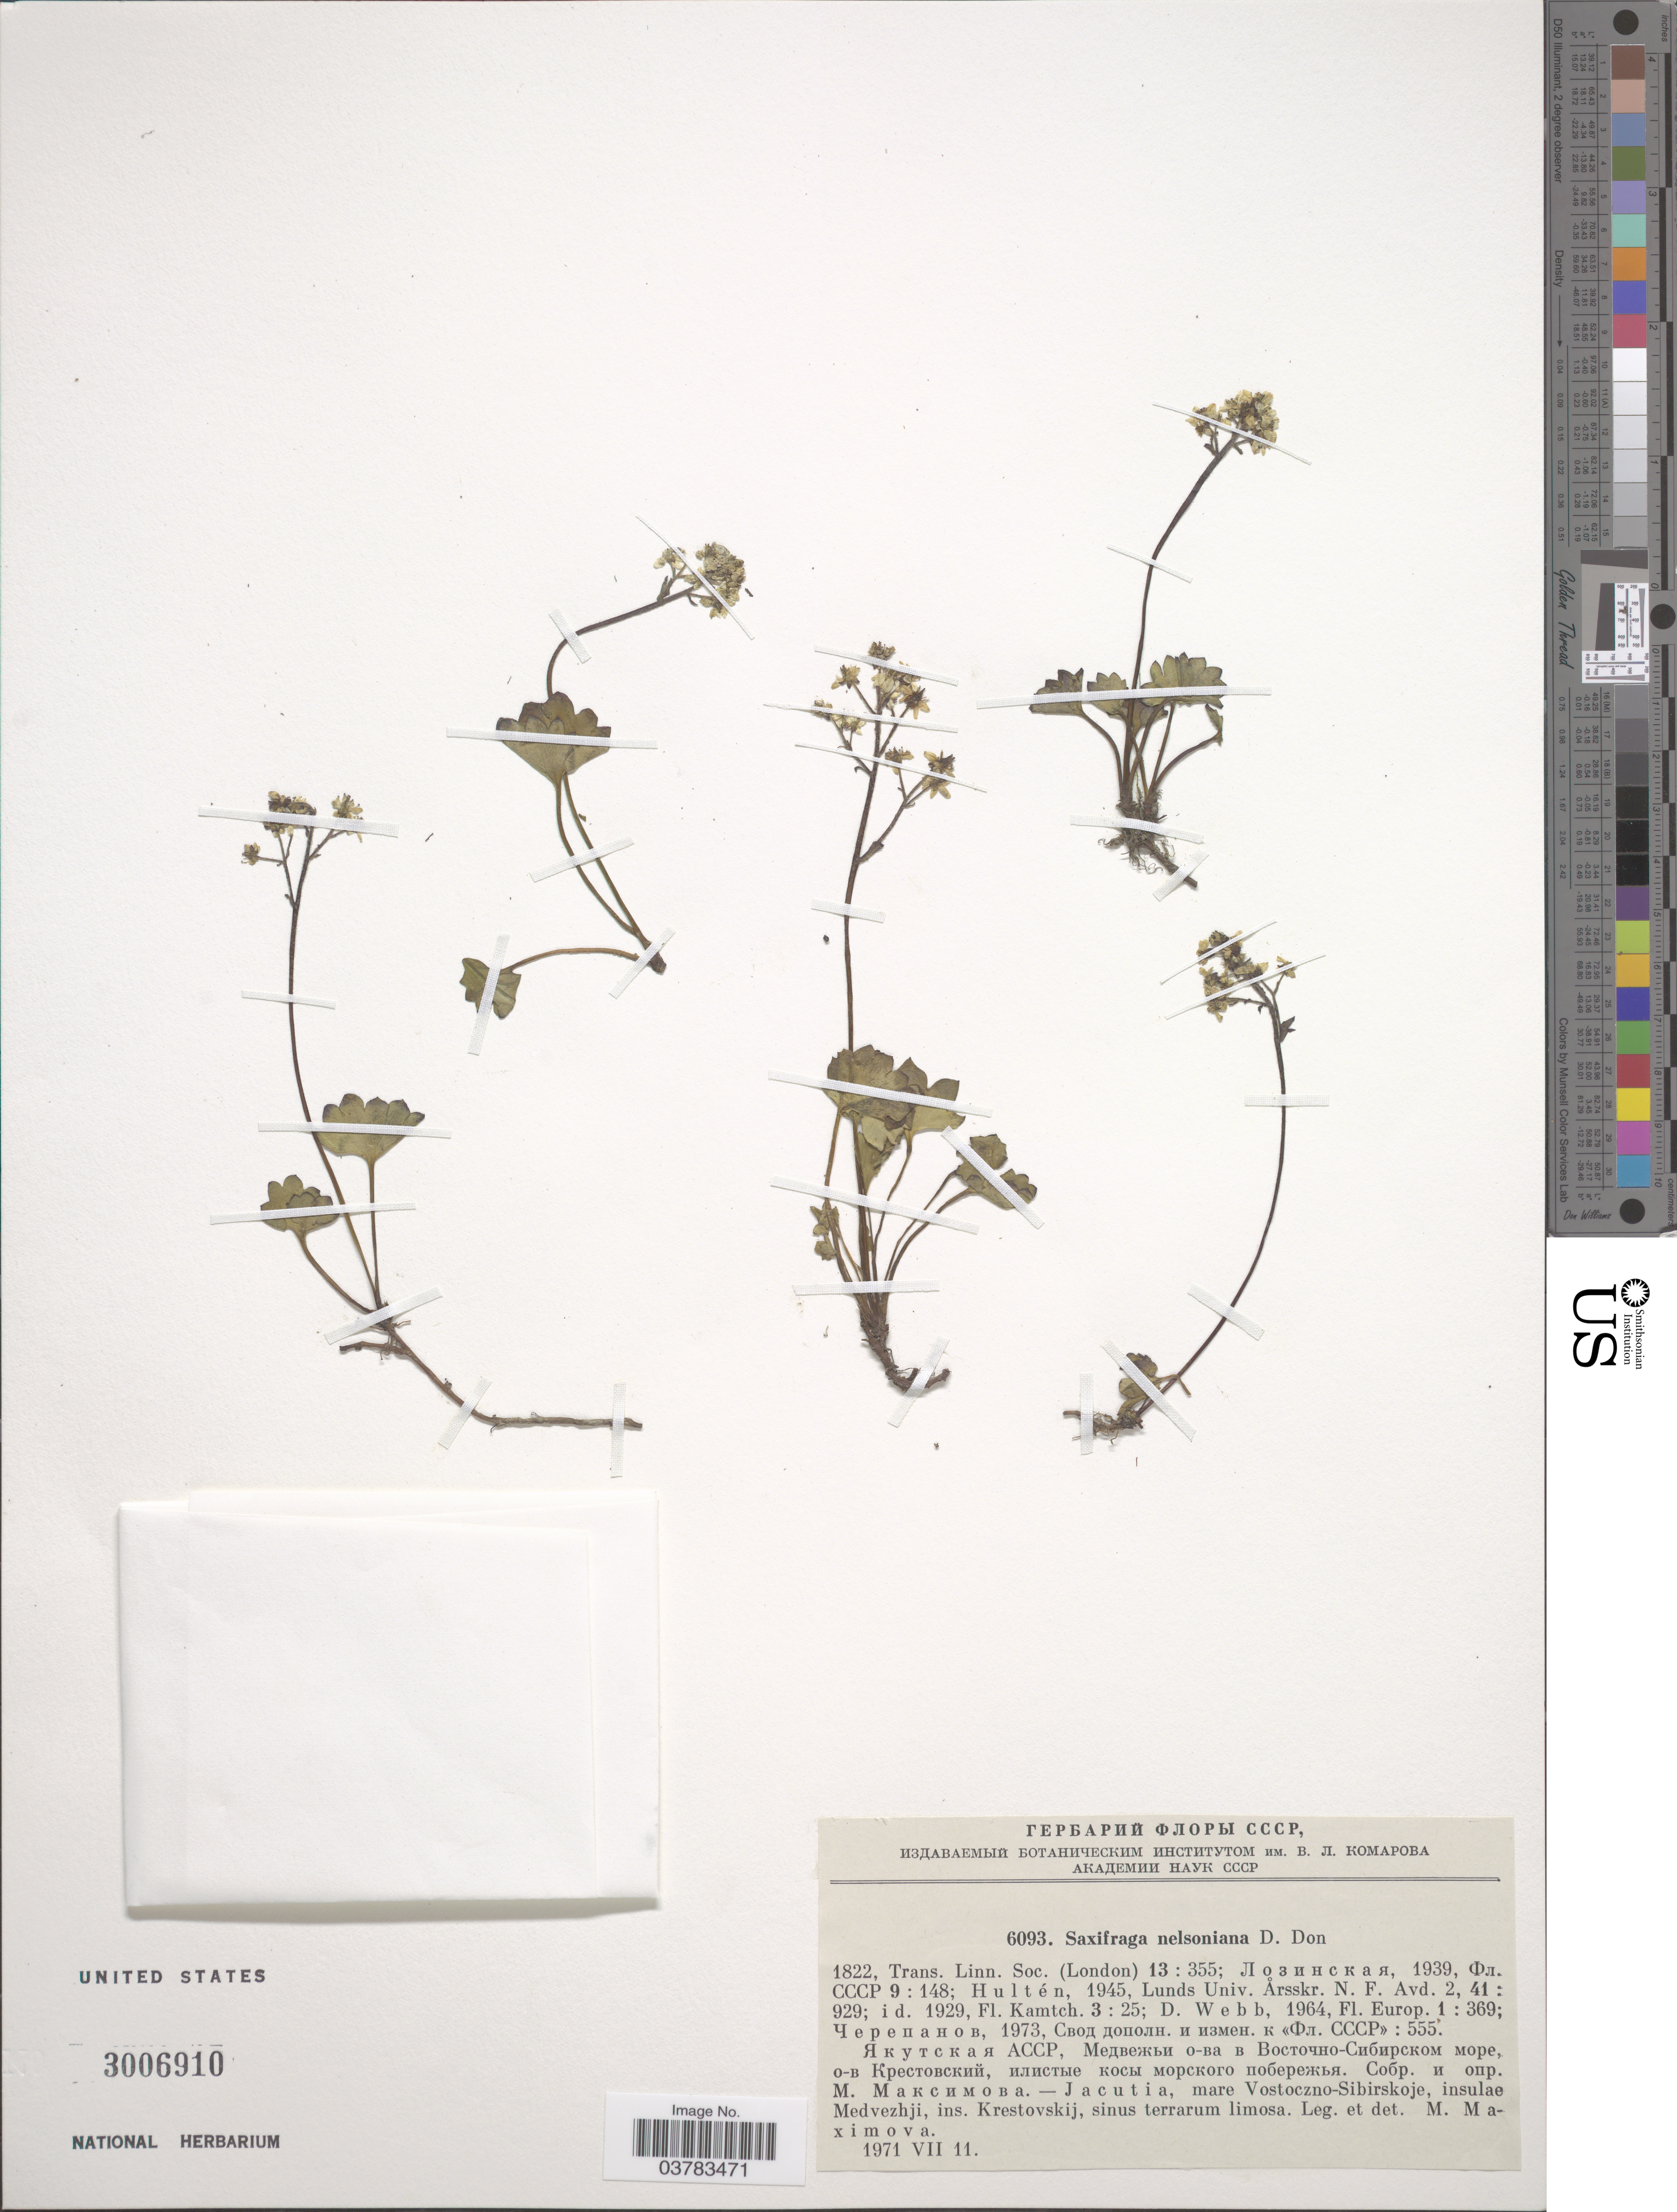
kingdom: Plantae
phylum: Tracheophyta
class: Magnoliopsida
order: Saxifragales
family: Saxifragaceae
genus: Micranthes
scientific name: Micranthes nelsoniana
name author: (D. Don) Small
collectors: M. Maximova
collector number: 6093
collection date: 1971-07-11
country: Russian Federation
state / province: Sakha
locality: X- Jacutia, mare Vostoczno-Sibirskoje, insulae Medvezhji, ins. Krestovskij, sinus terrarum limosa.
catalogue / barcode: US 3006910